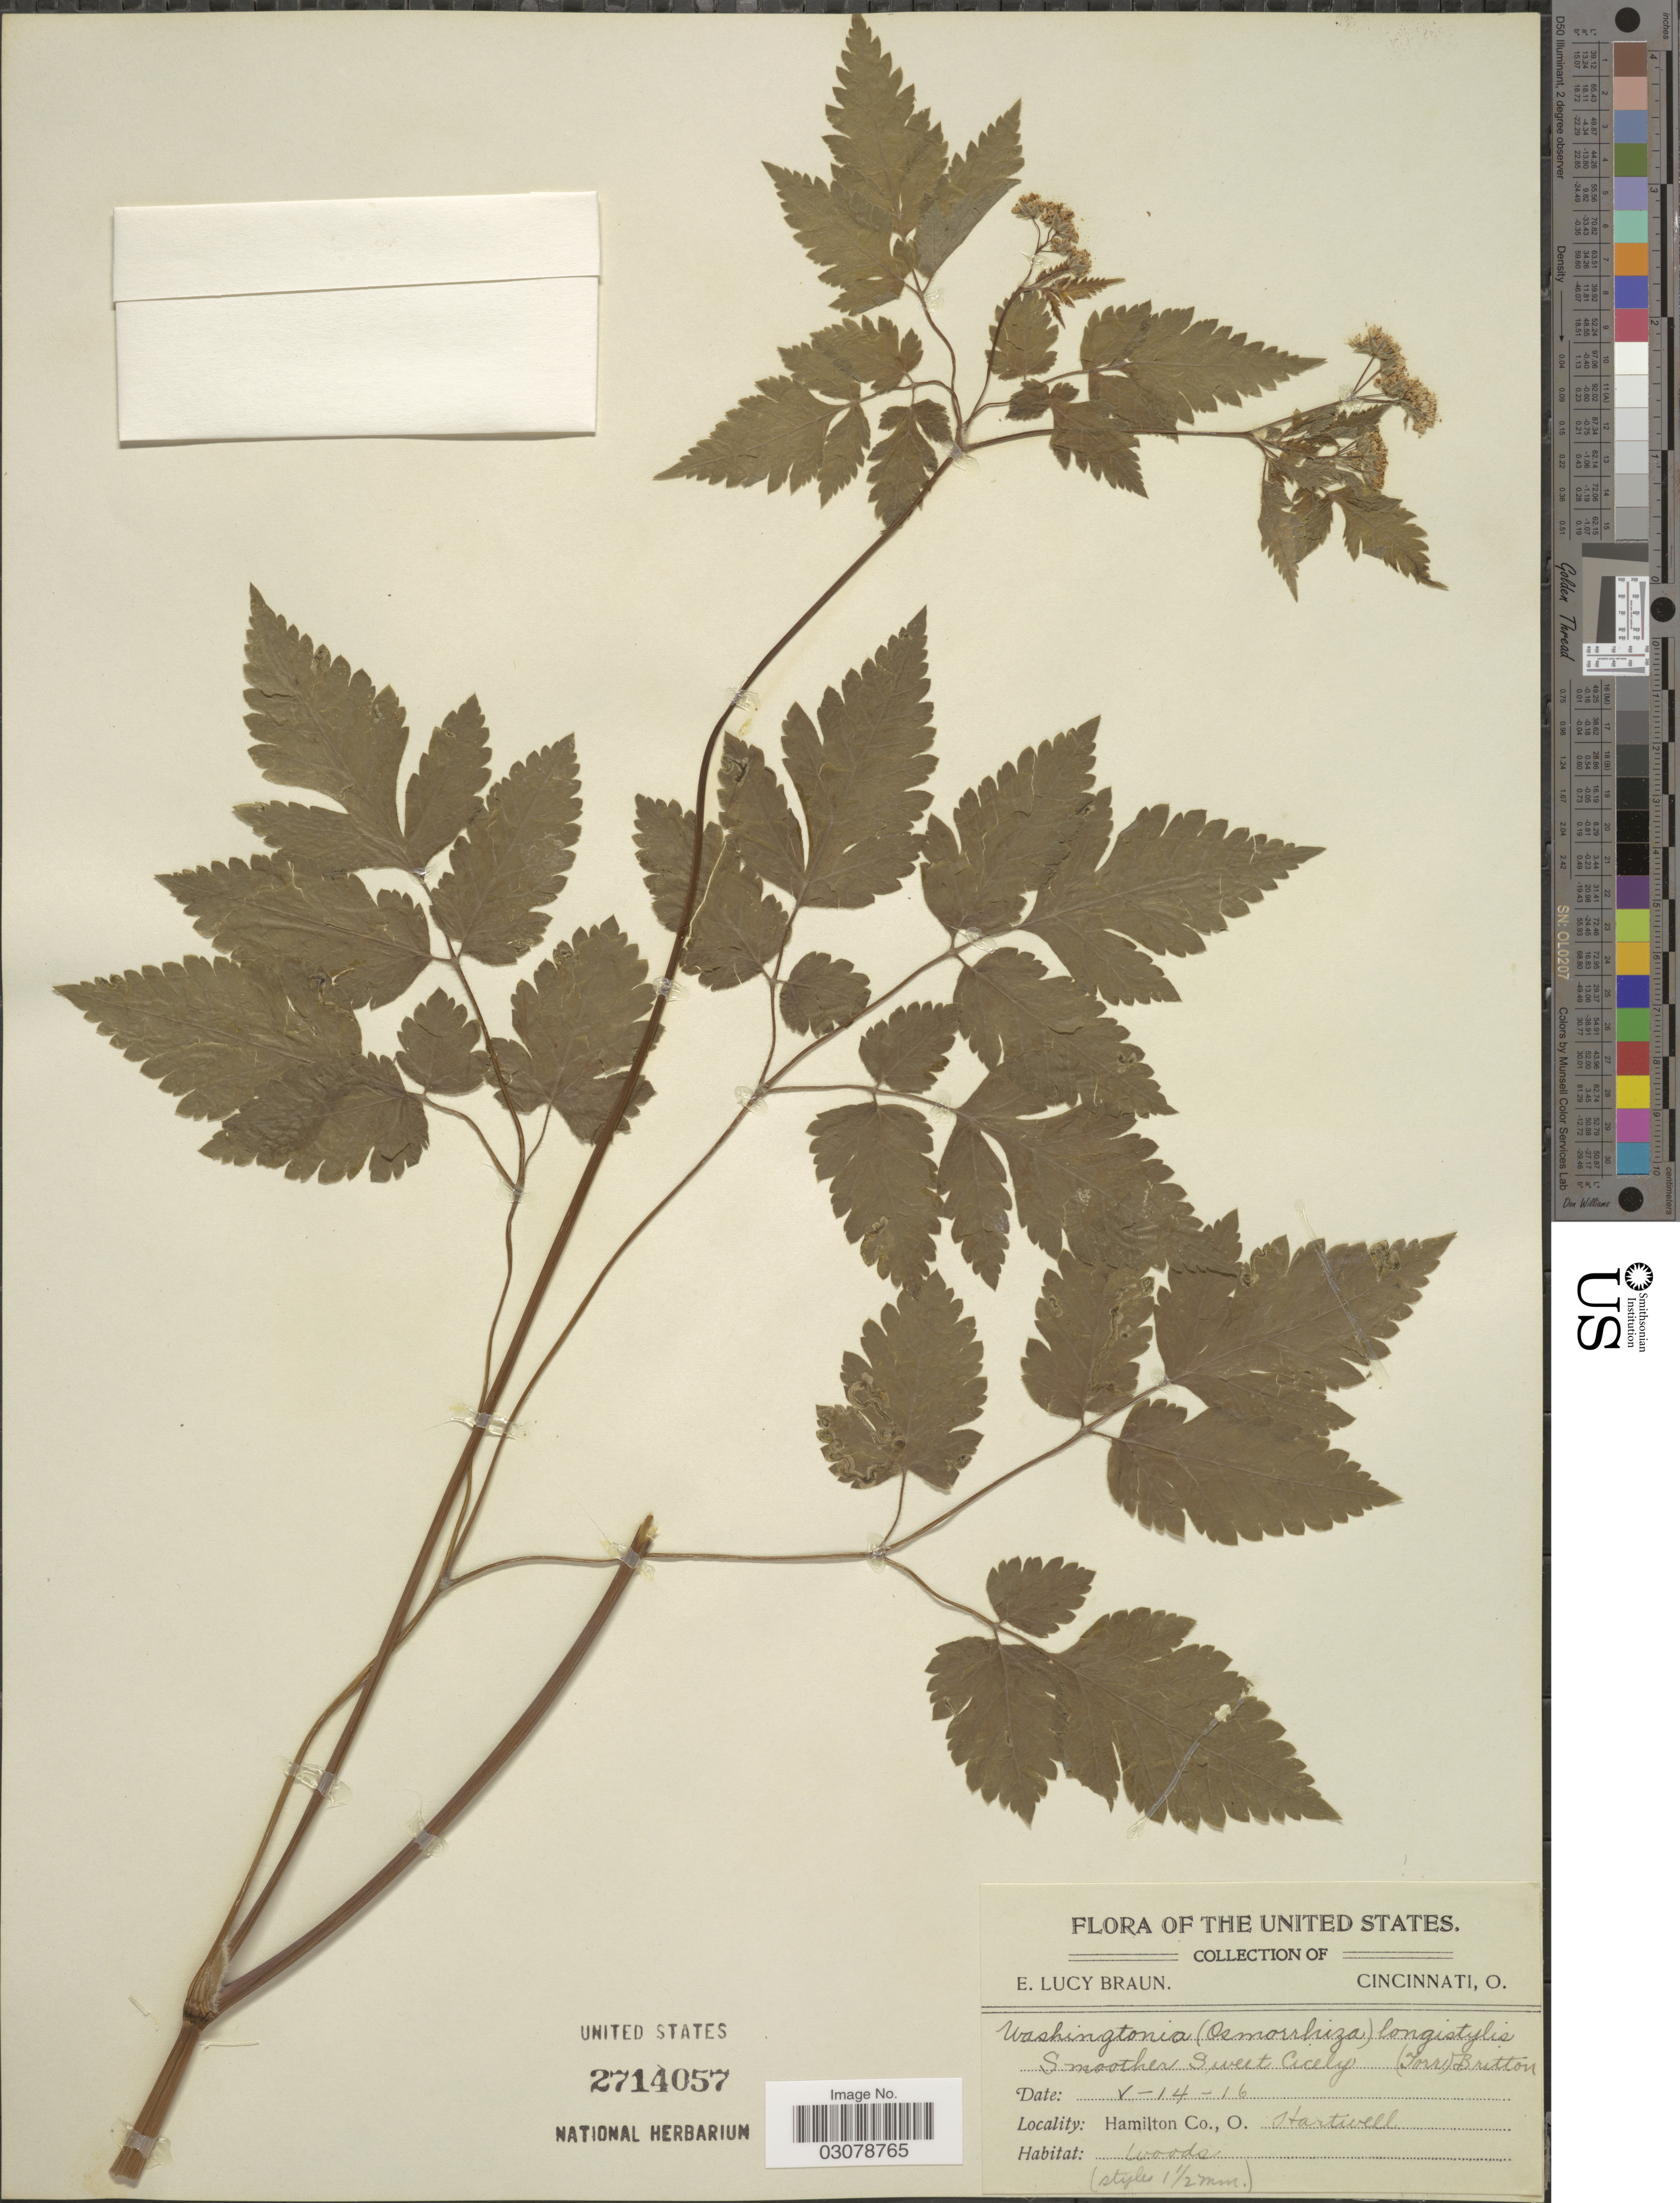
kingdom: Plantae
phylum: Tracheophyta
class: Magnoliopsida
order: Apiales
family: Apiaceae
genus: Osmorhiza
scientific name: Osmorhiza longistylis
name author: (Torr.) DC.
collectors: E. L. Braun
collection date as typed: Transcribed d/m/y: 14/5/16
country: United States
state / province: Ohio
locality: Hamilton Co., O., Hartwell.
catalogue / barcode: US 2714057